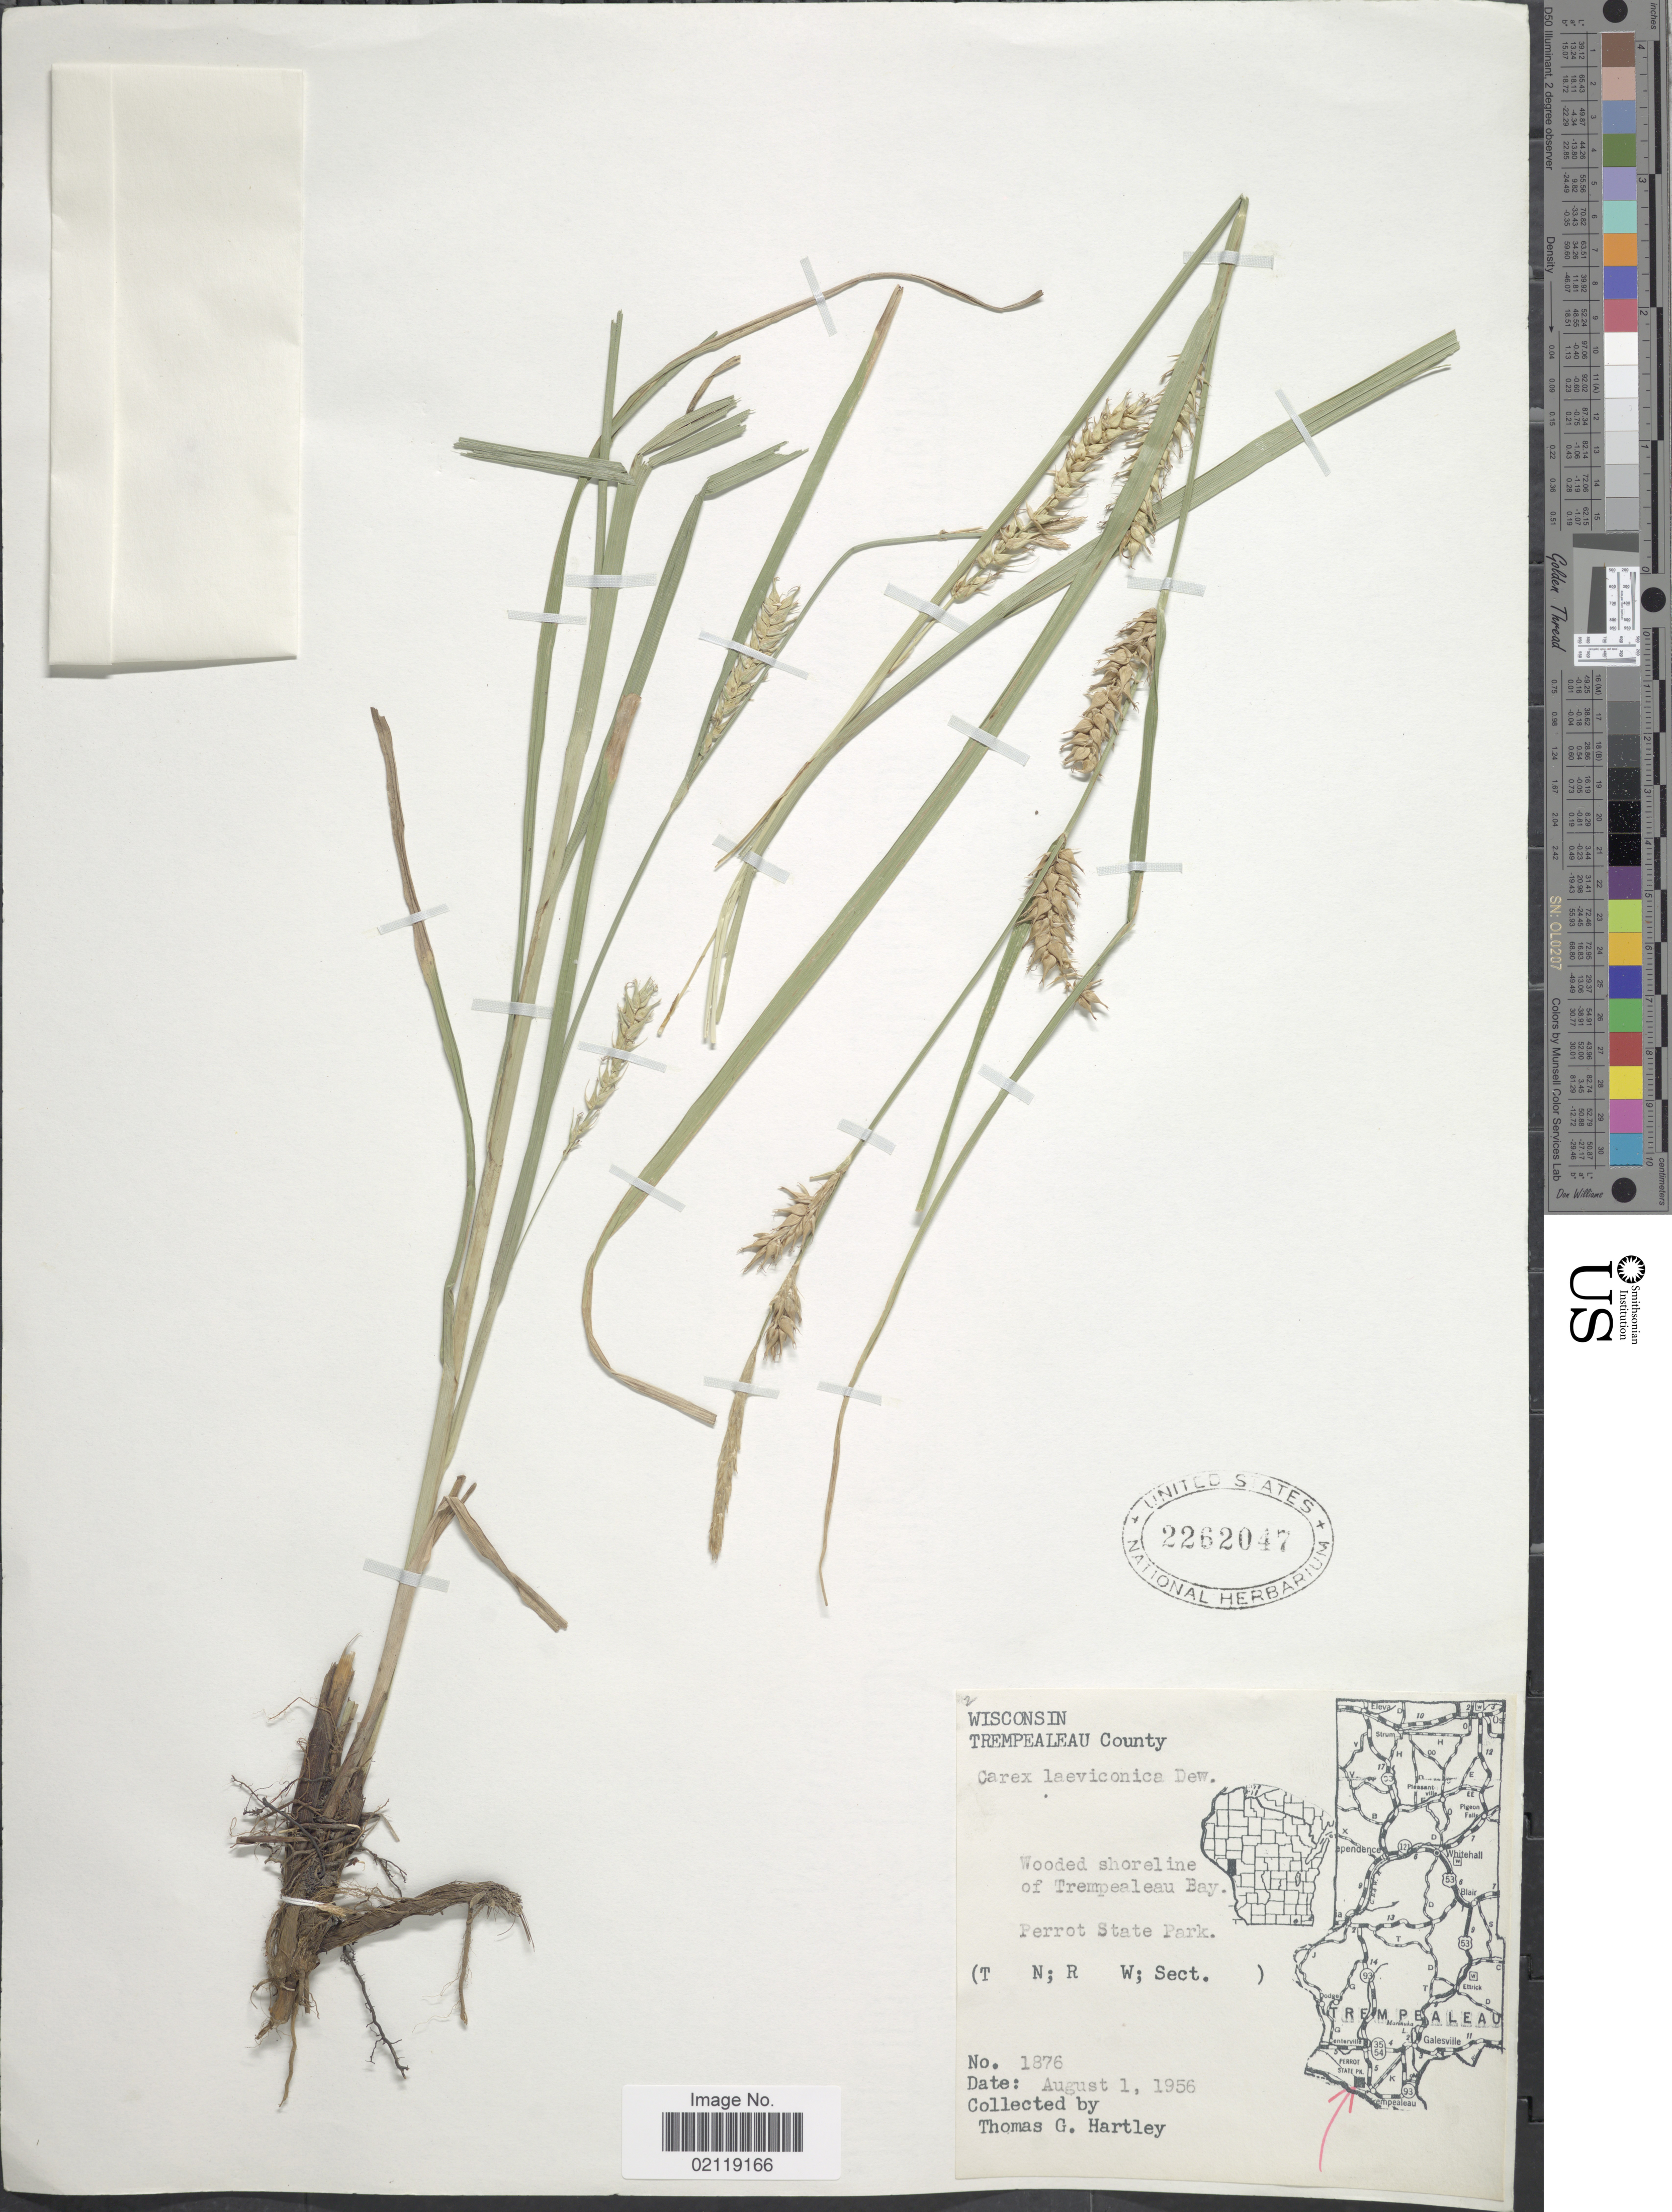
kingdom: Plantae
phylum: Tracheophyta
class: Liliopsida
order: Poales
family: Cyperaceae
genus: Carex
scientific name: Carex laeviconica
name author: Dewey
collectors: T. G. Hartley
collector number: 1876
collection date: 1956-08-01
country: United States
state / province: Wisconsin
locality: Trempealeau County. Wooded shoreline of Trempealeau Bay. Perrot State Park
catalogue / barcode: US 2262047